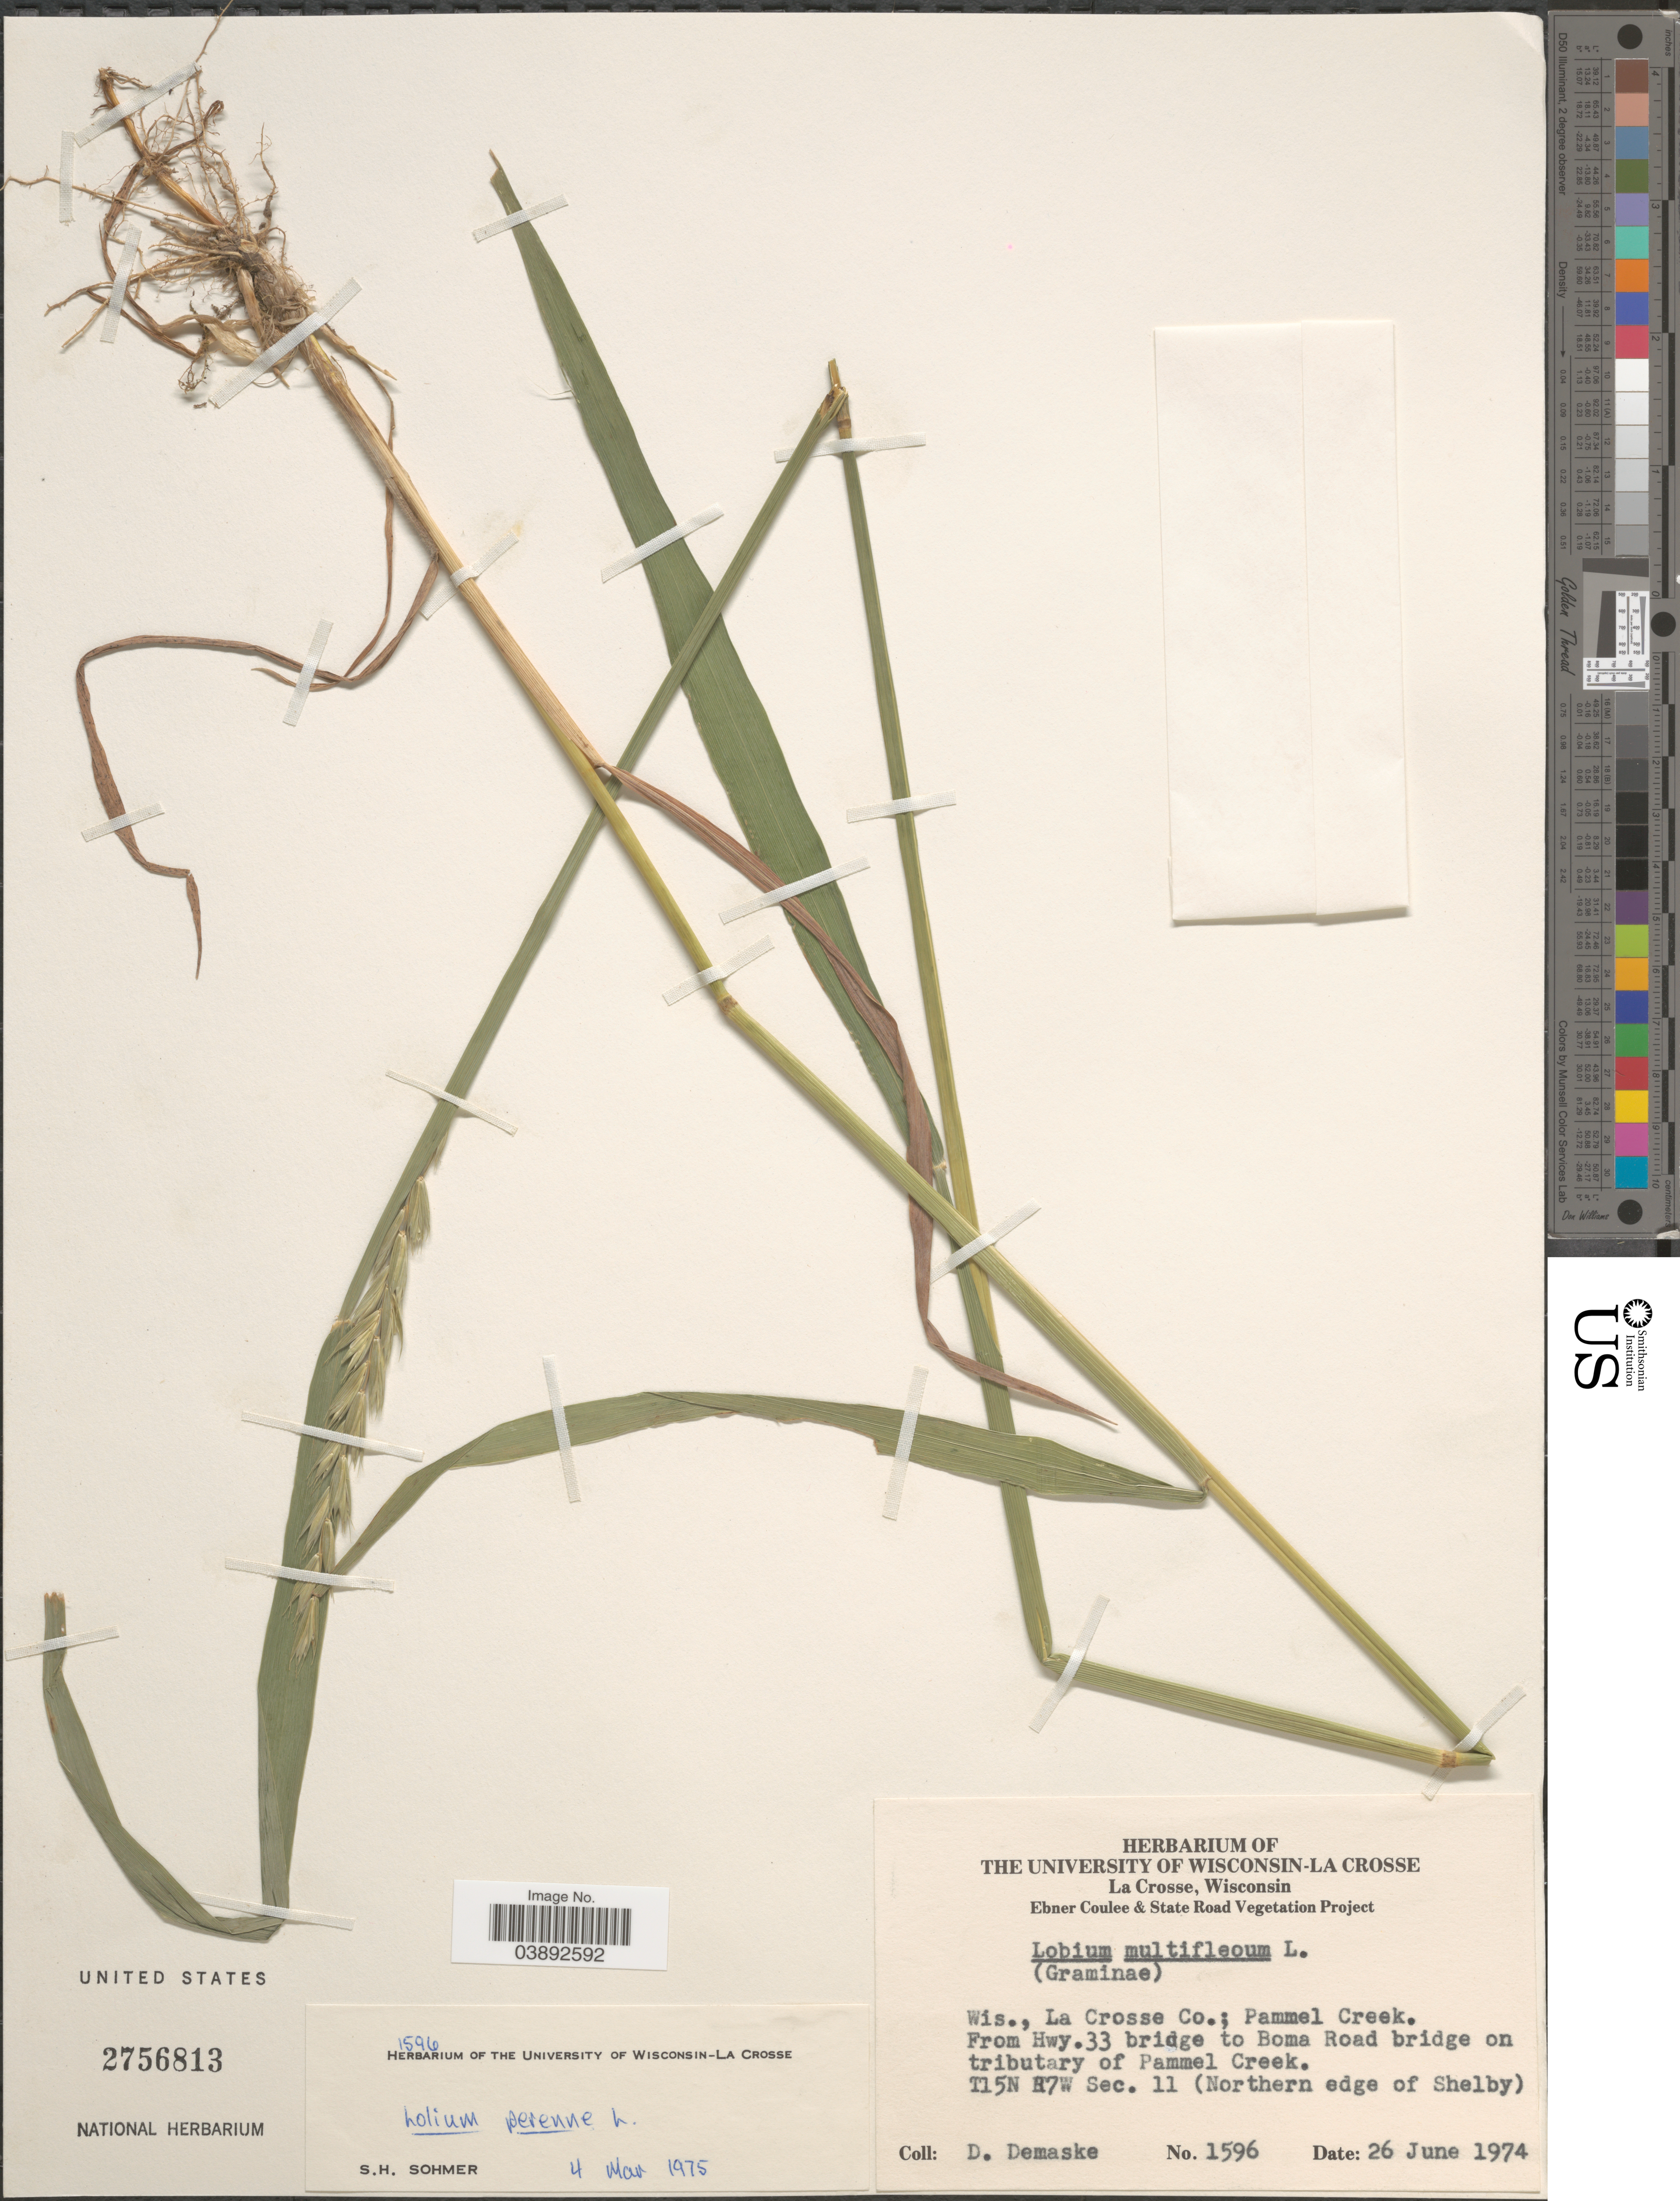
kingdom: Plantae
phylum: Tracheophyta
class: Liliopsida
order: Poales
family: Poaceae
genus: Lolium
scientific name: Lolium perenne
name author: L.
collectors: D. Demaske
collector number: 1596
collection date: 1974-06-26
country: United States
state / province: Wisconsin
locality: La Crosse Co.; Pammel Creek. From Hwy. 33 bridge to Boma Road bridge on tributary of Pammel Creek. T15N R7W Sec. 11 (Northern edge of Shelby).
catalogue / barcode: US 2756813